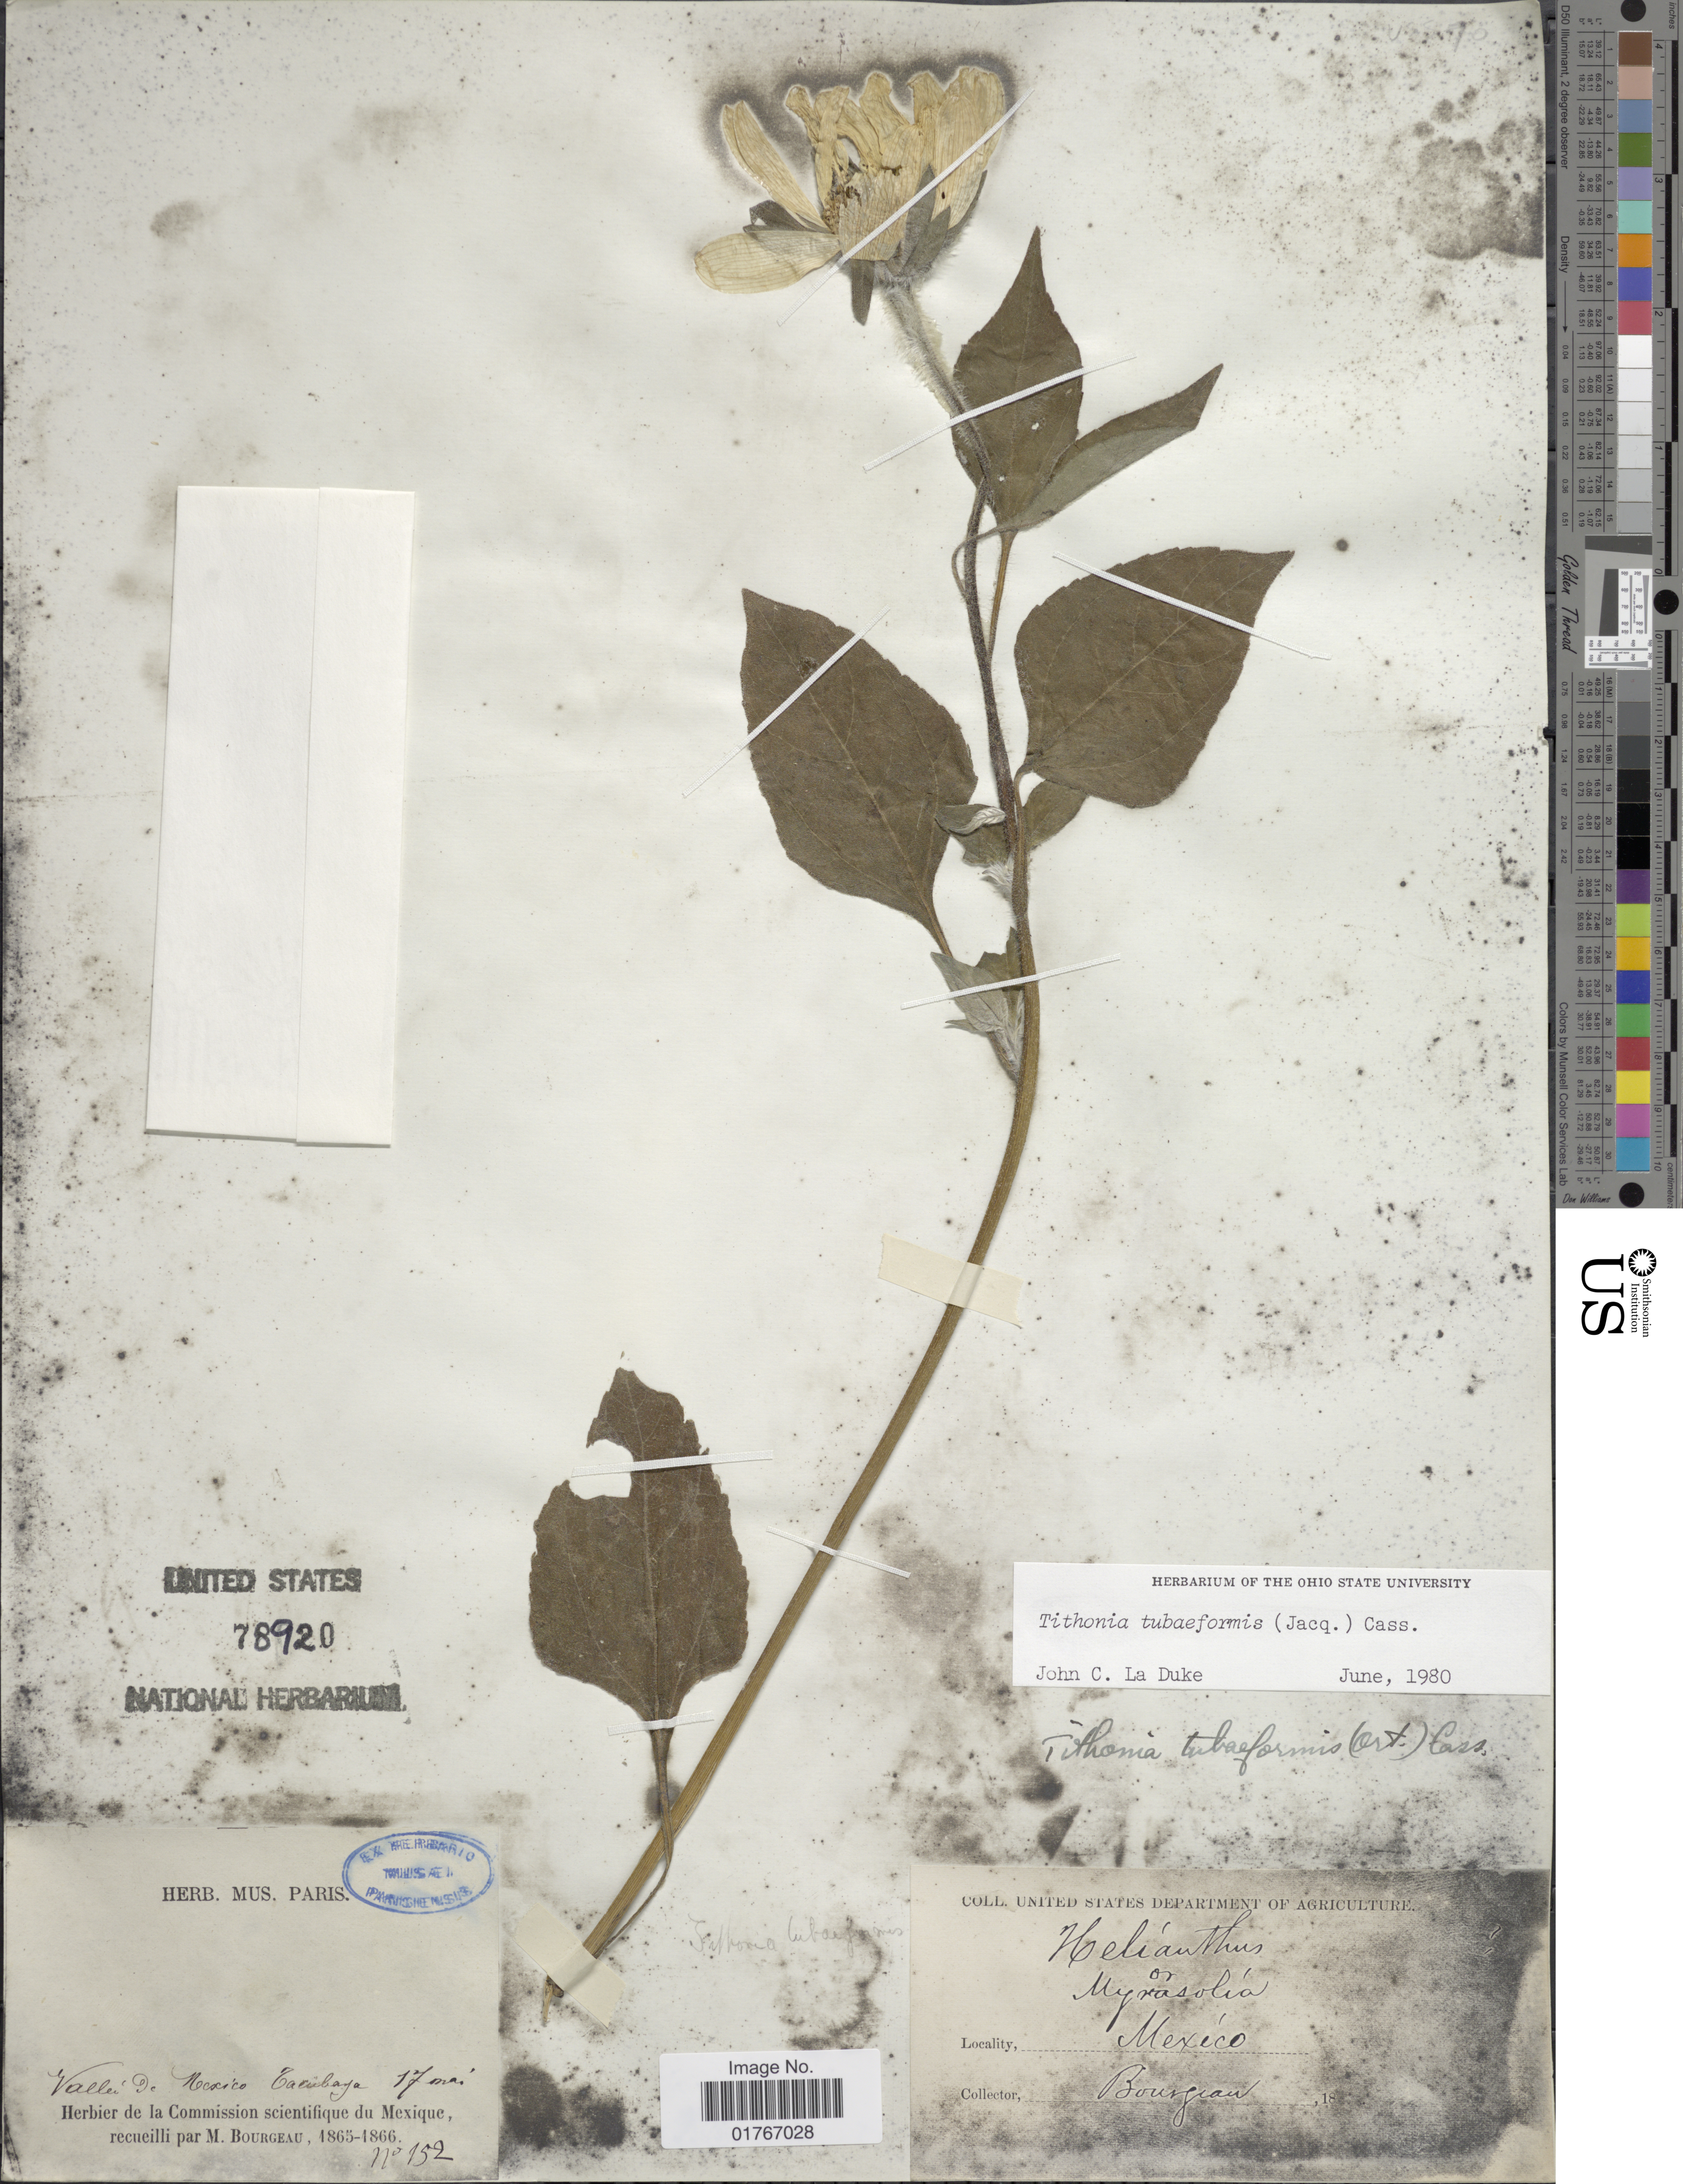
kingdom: Plantae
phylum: Tracheophyta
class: Magnoliopsida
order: Asterales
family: Asteraceae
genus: Tithonia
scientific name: Tithonia tubaeformis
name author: (Jacq.) Cass.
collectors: M. Bourgeau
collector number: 152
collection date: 1865-05-17/1866-05-17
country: Mexico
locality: Vallee de Mexico, Tacubaya.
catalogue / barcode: US 78920